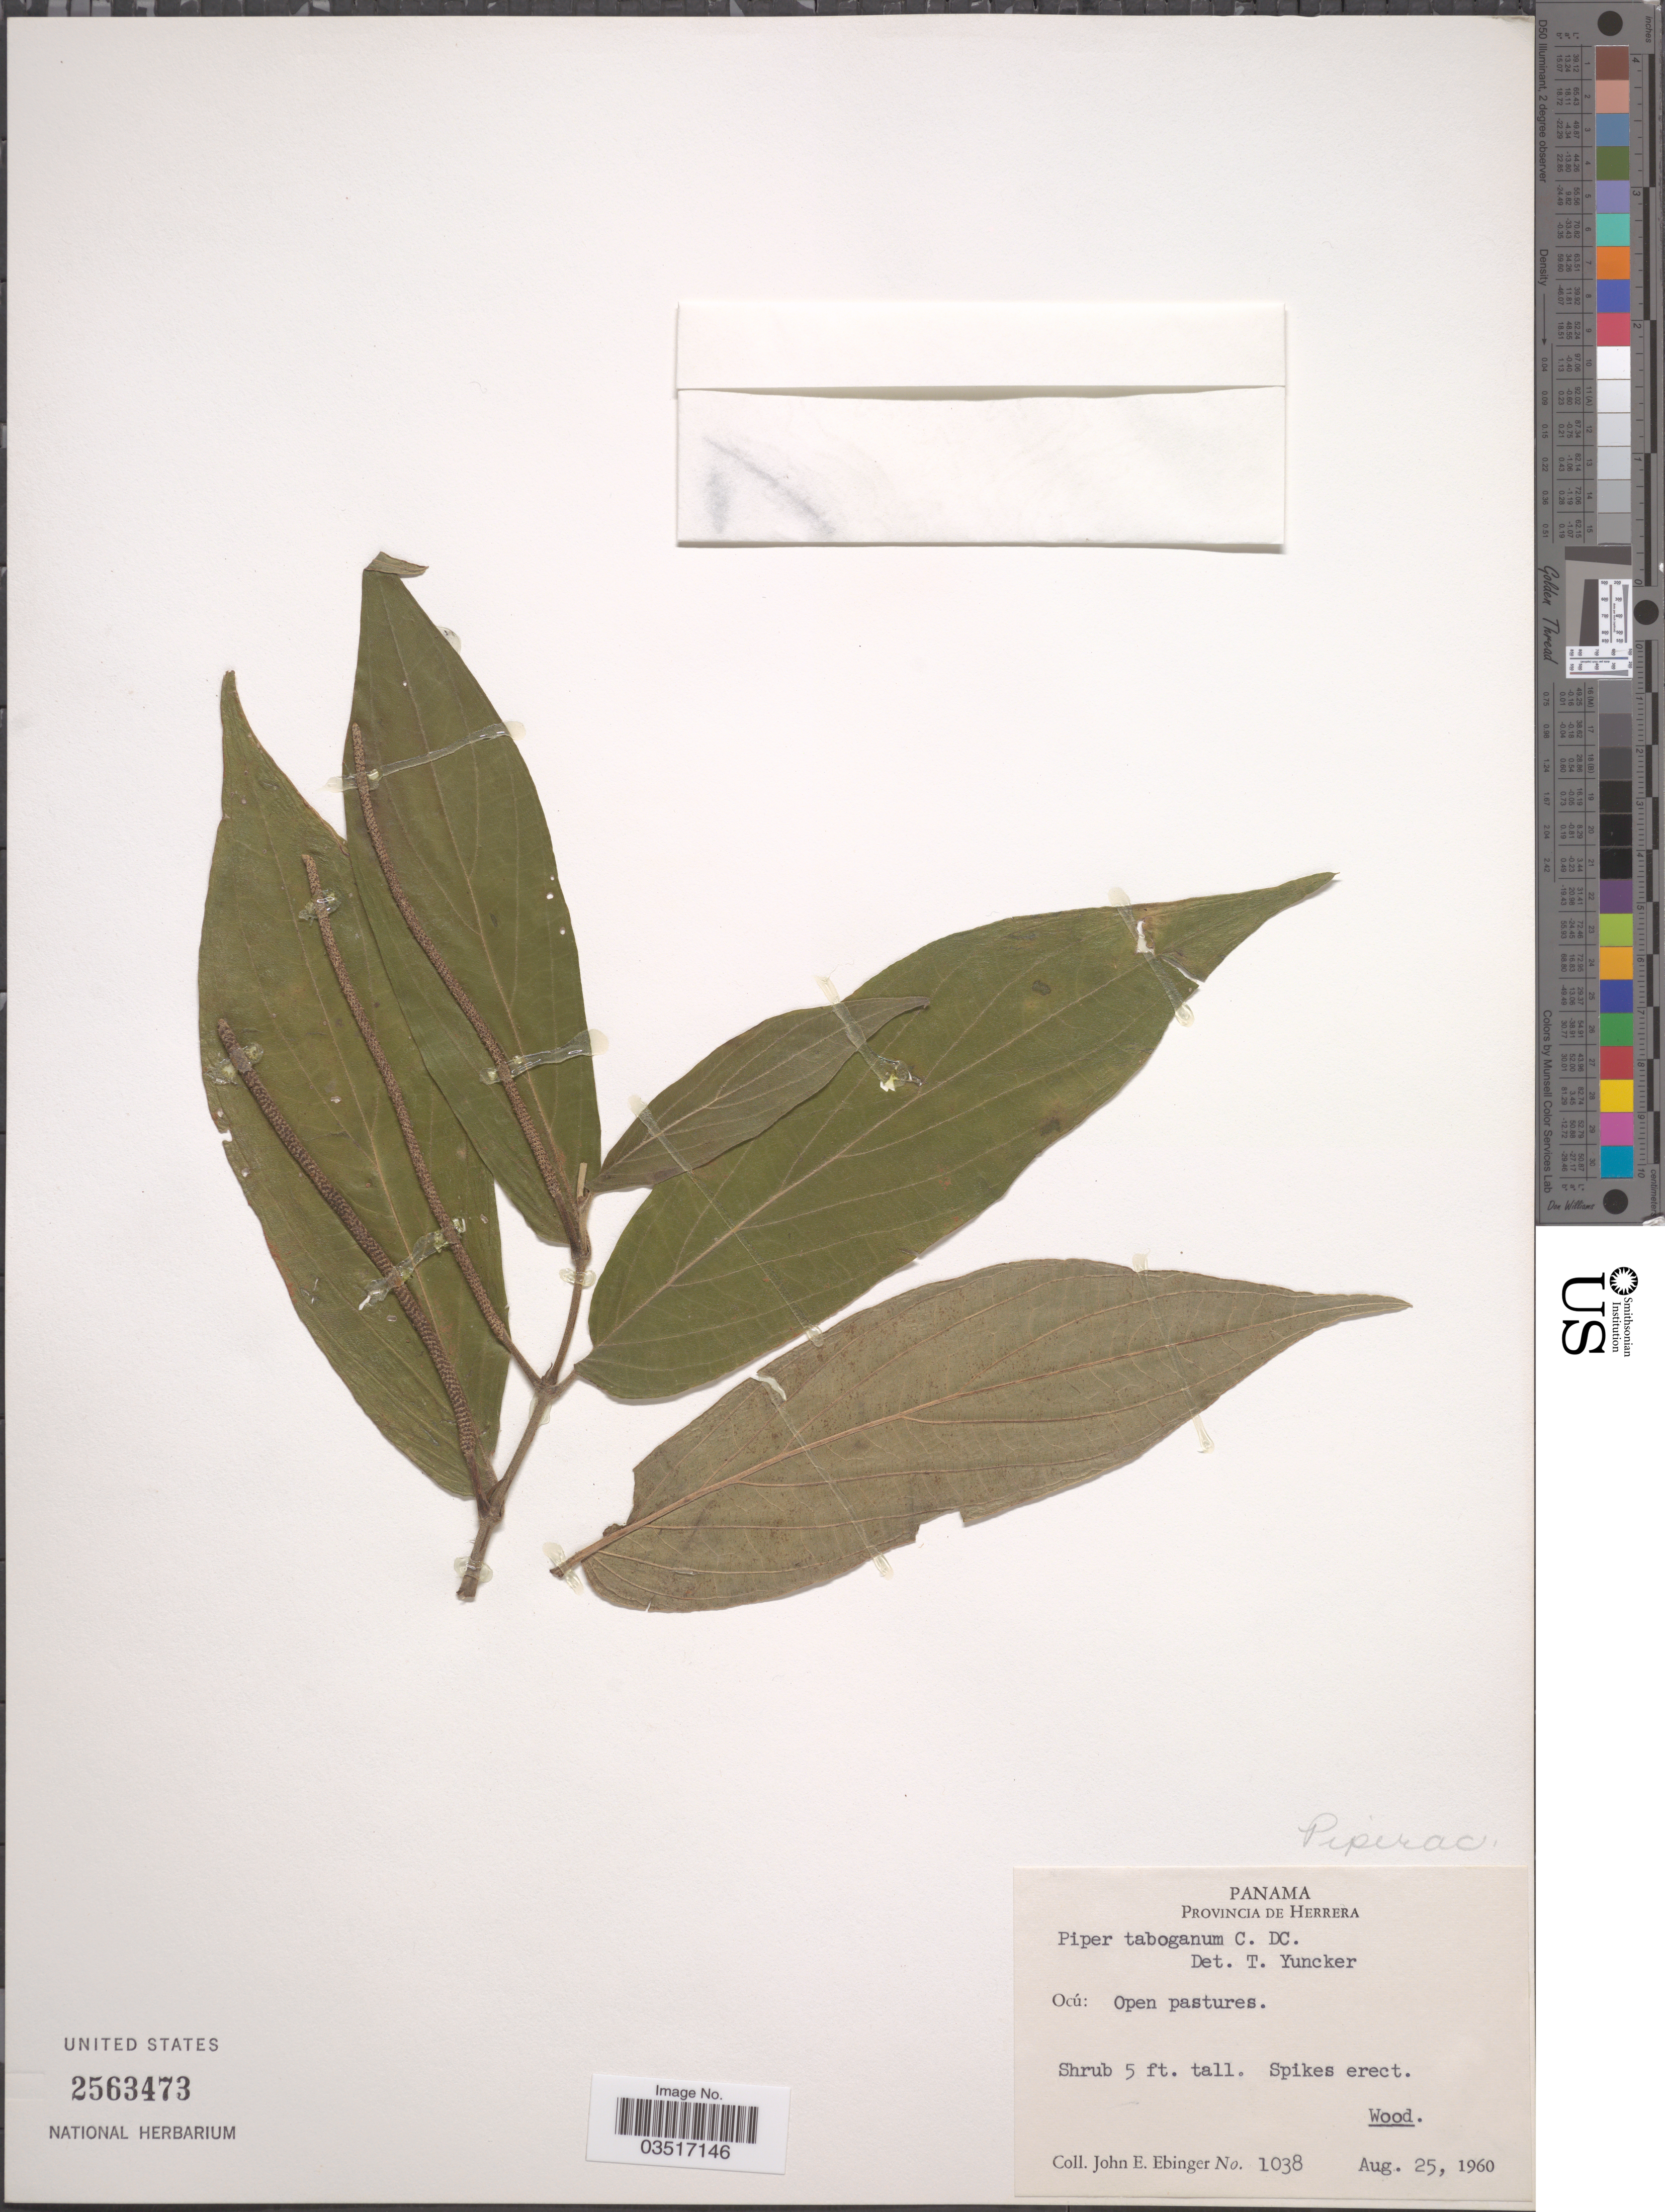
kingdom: Plantae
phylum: Tracheophyta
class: Magnoliopsida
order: Piperales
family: Piperaceae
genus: Piper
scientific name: Piper taboganum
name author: C. DC.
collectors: J. Ebinger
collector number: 1038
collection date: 1960-08-25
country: Panama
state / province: Herrera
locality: Ocú.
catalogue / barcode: US 2563473